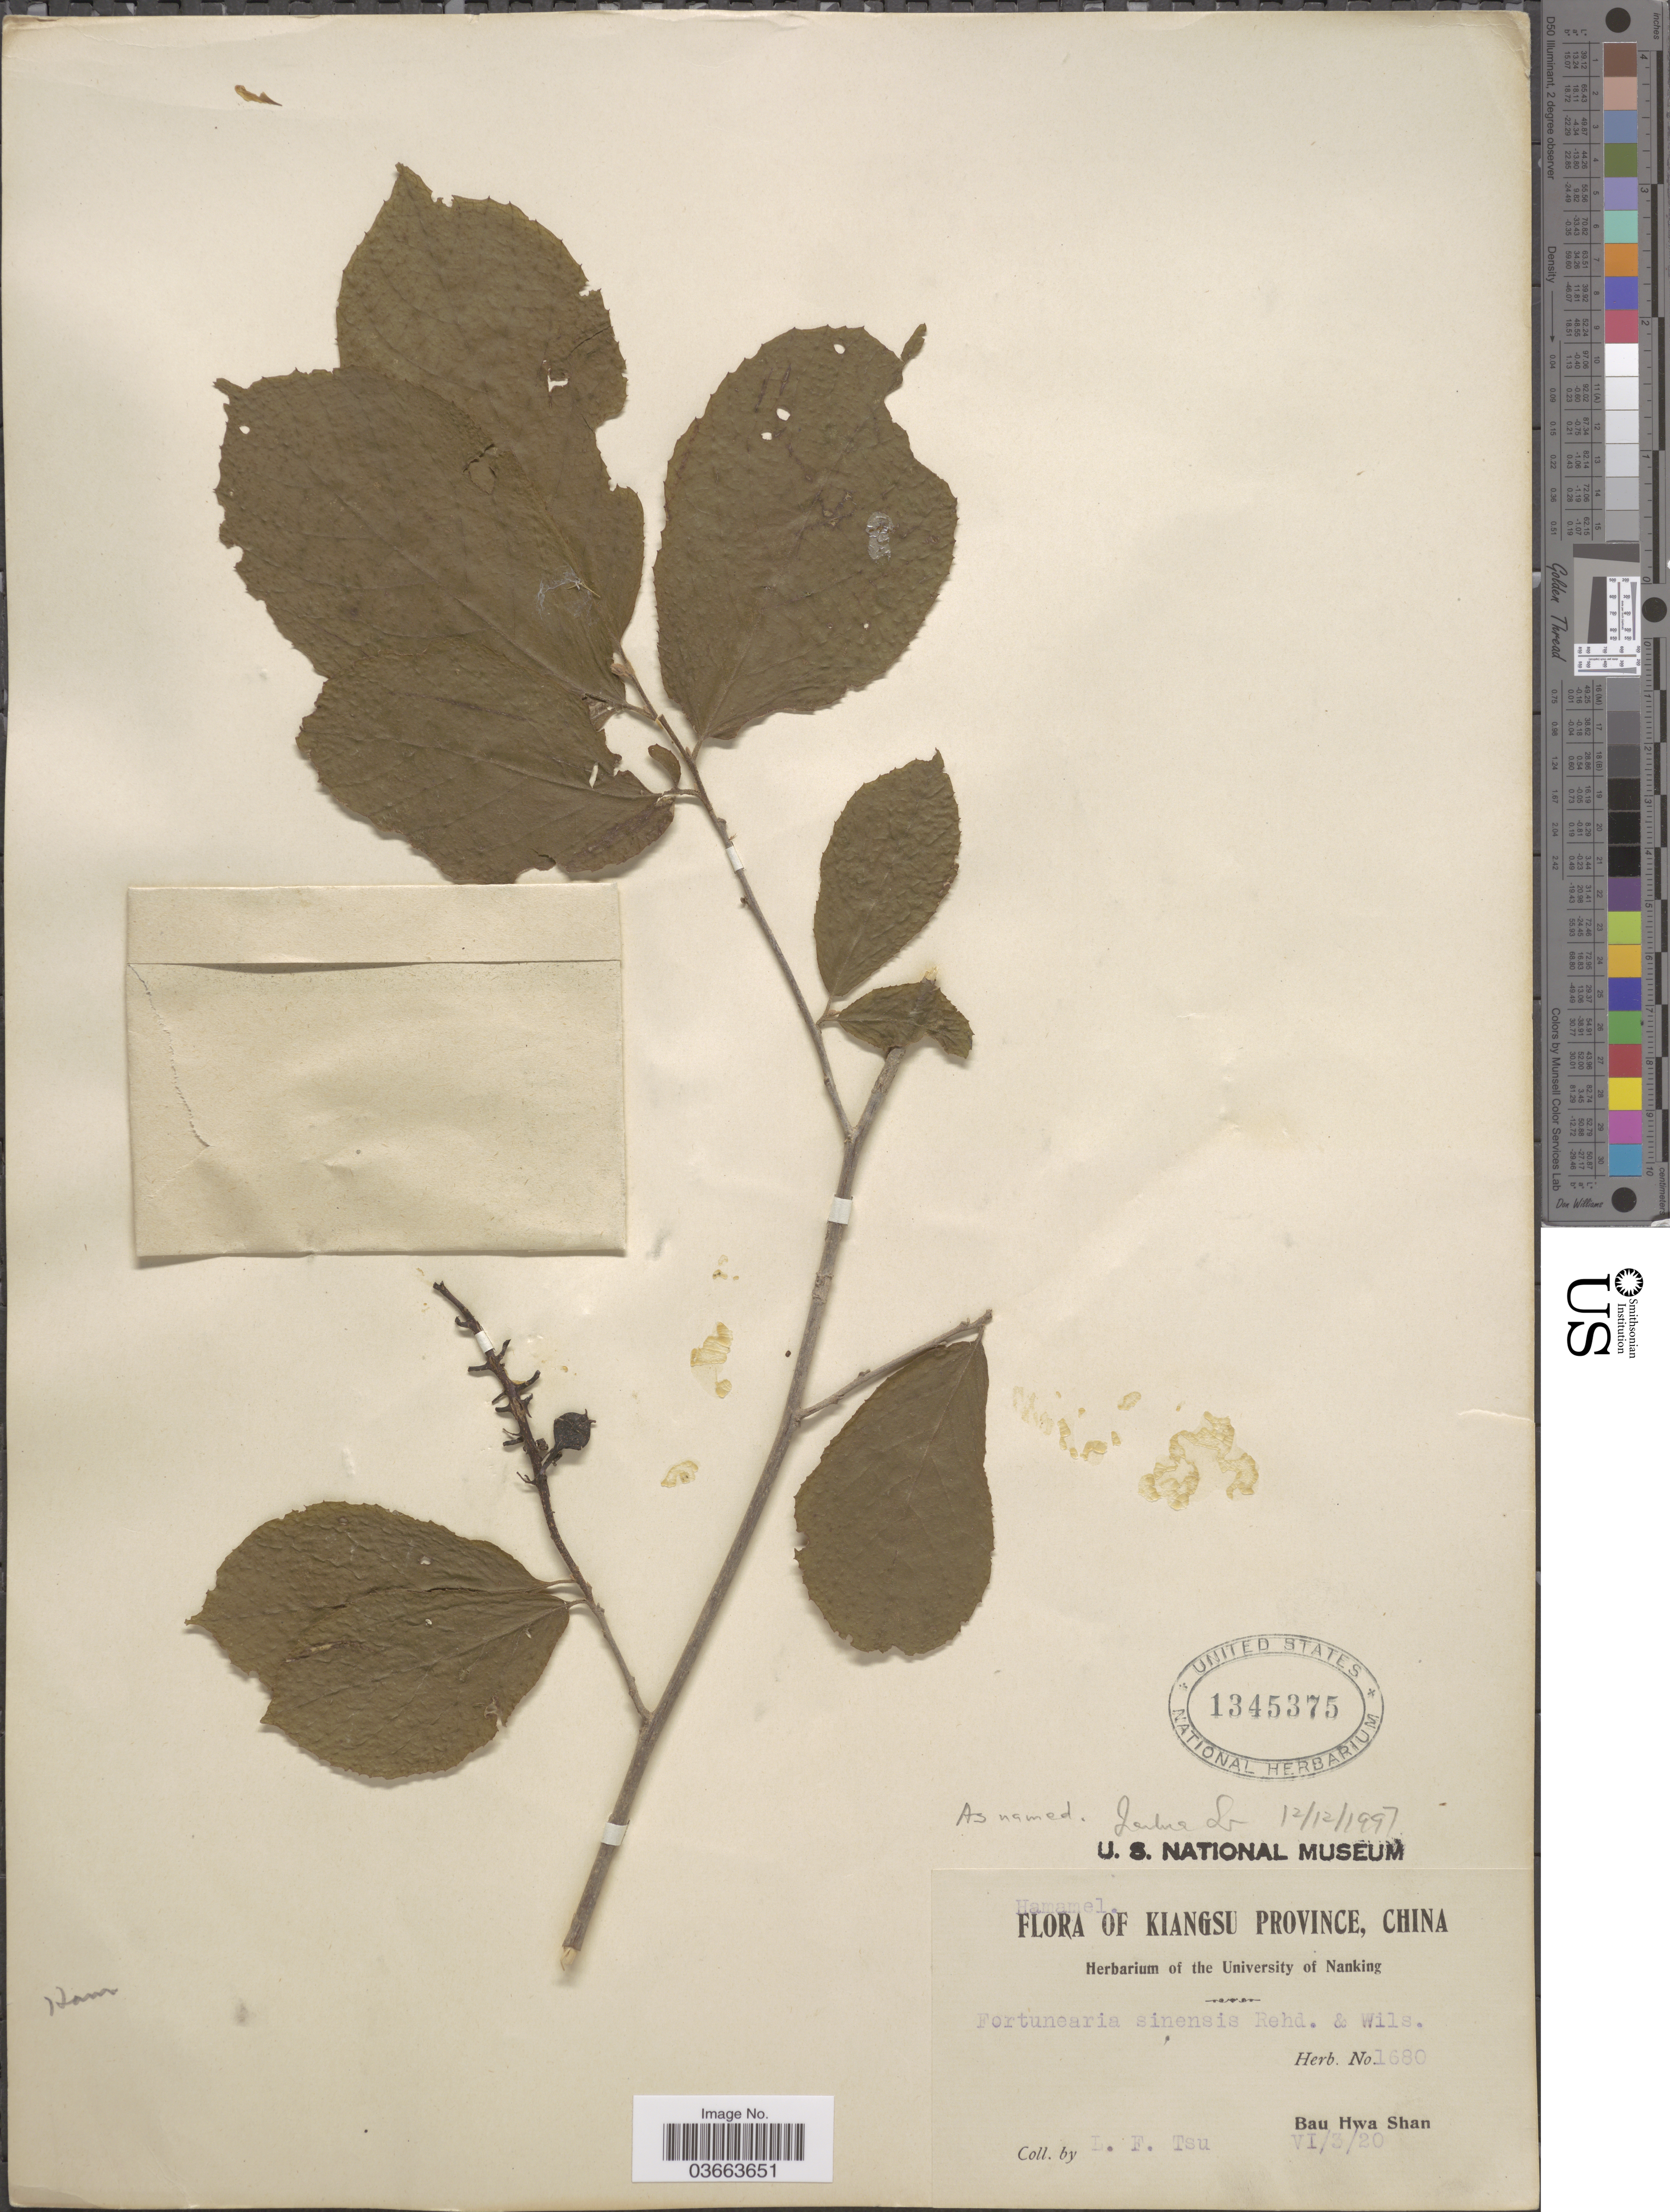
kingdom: Plantae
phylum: Tracheophyta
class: Magnoliopsida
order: Saxifragales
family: Hamamelidaceae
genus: Fortunearia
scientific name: Fortunearia sinensis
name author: Rehder & E.H. Wilson in Sarg.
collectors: L. Tsu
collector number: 1680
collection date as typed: Transcribed d/m/y: 3/6/20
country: China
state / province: Jiangsu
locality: Kiangsu Province. Bau Hwa Shan.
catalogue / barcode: US 1345375